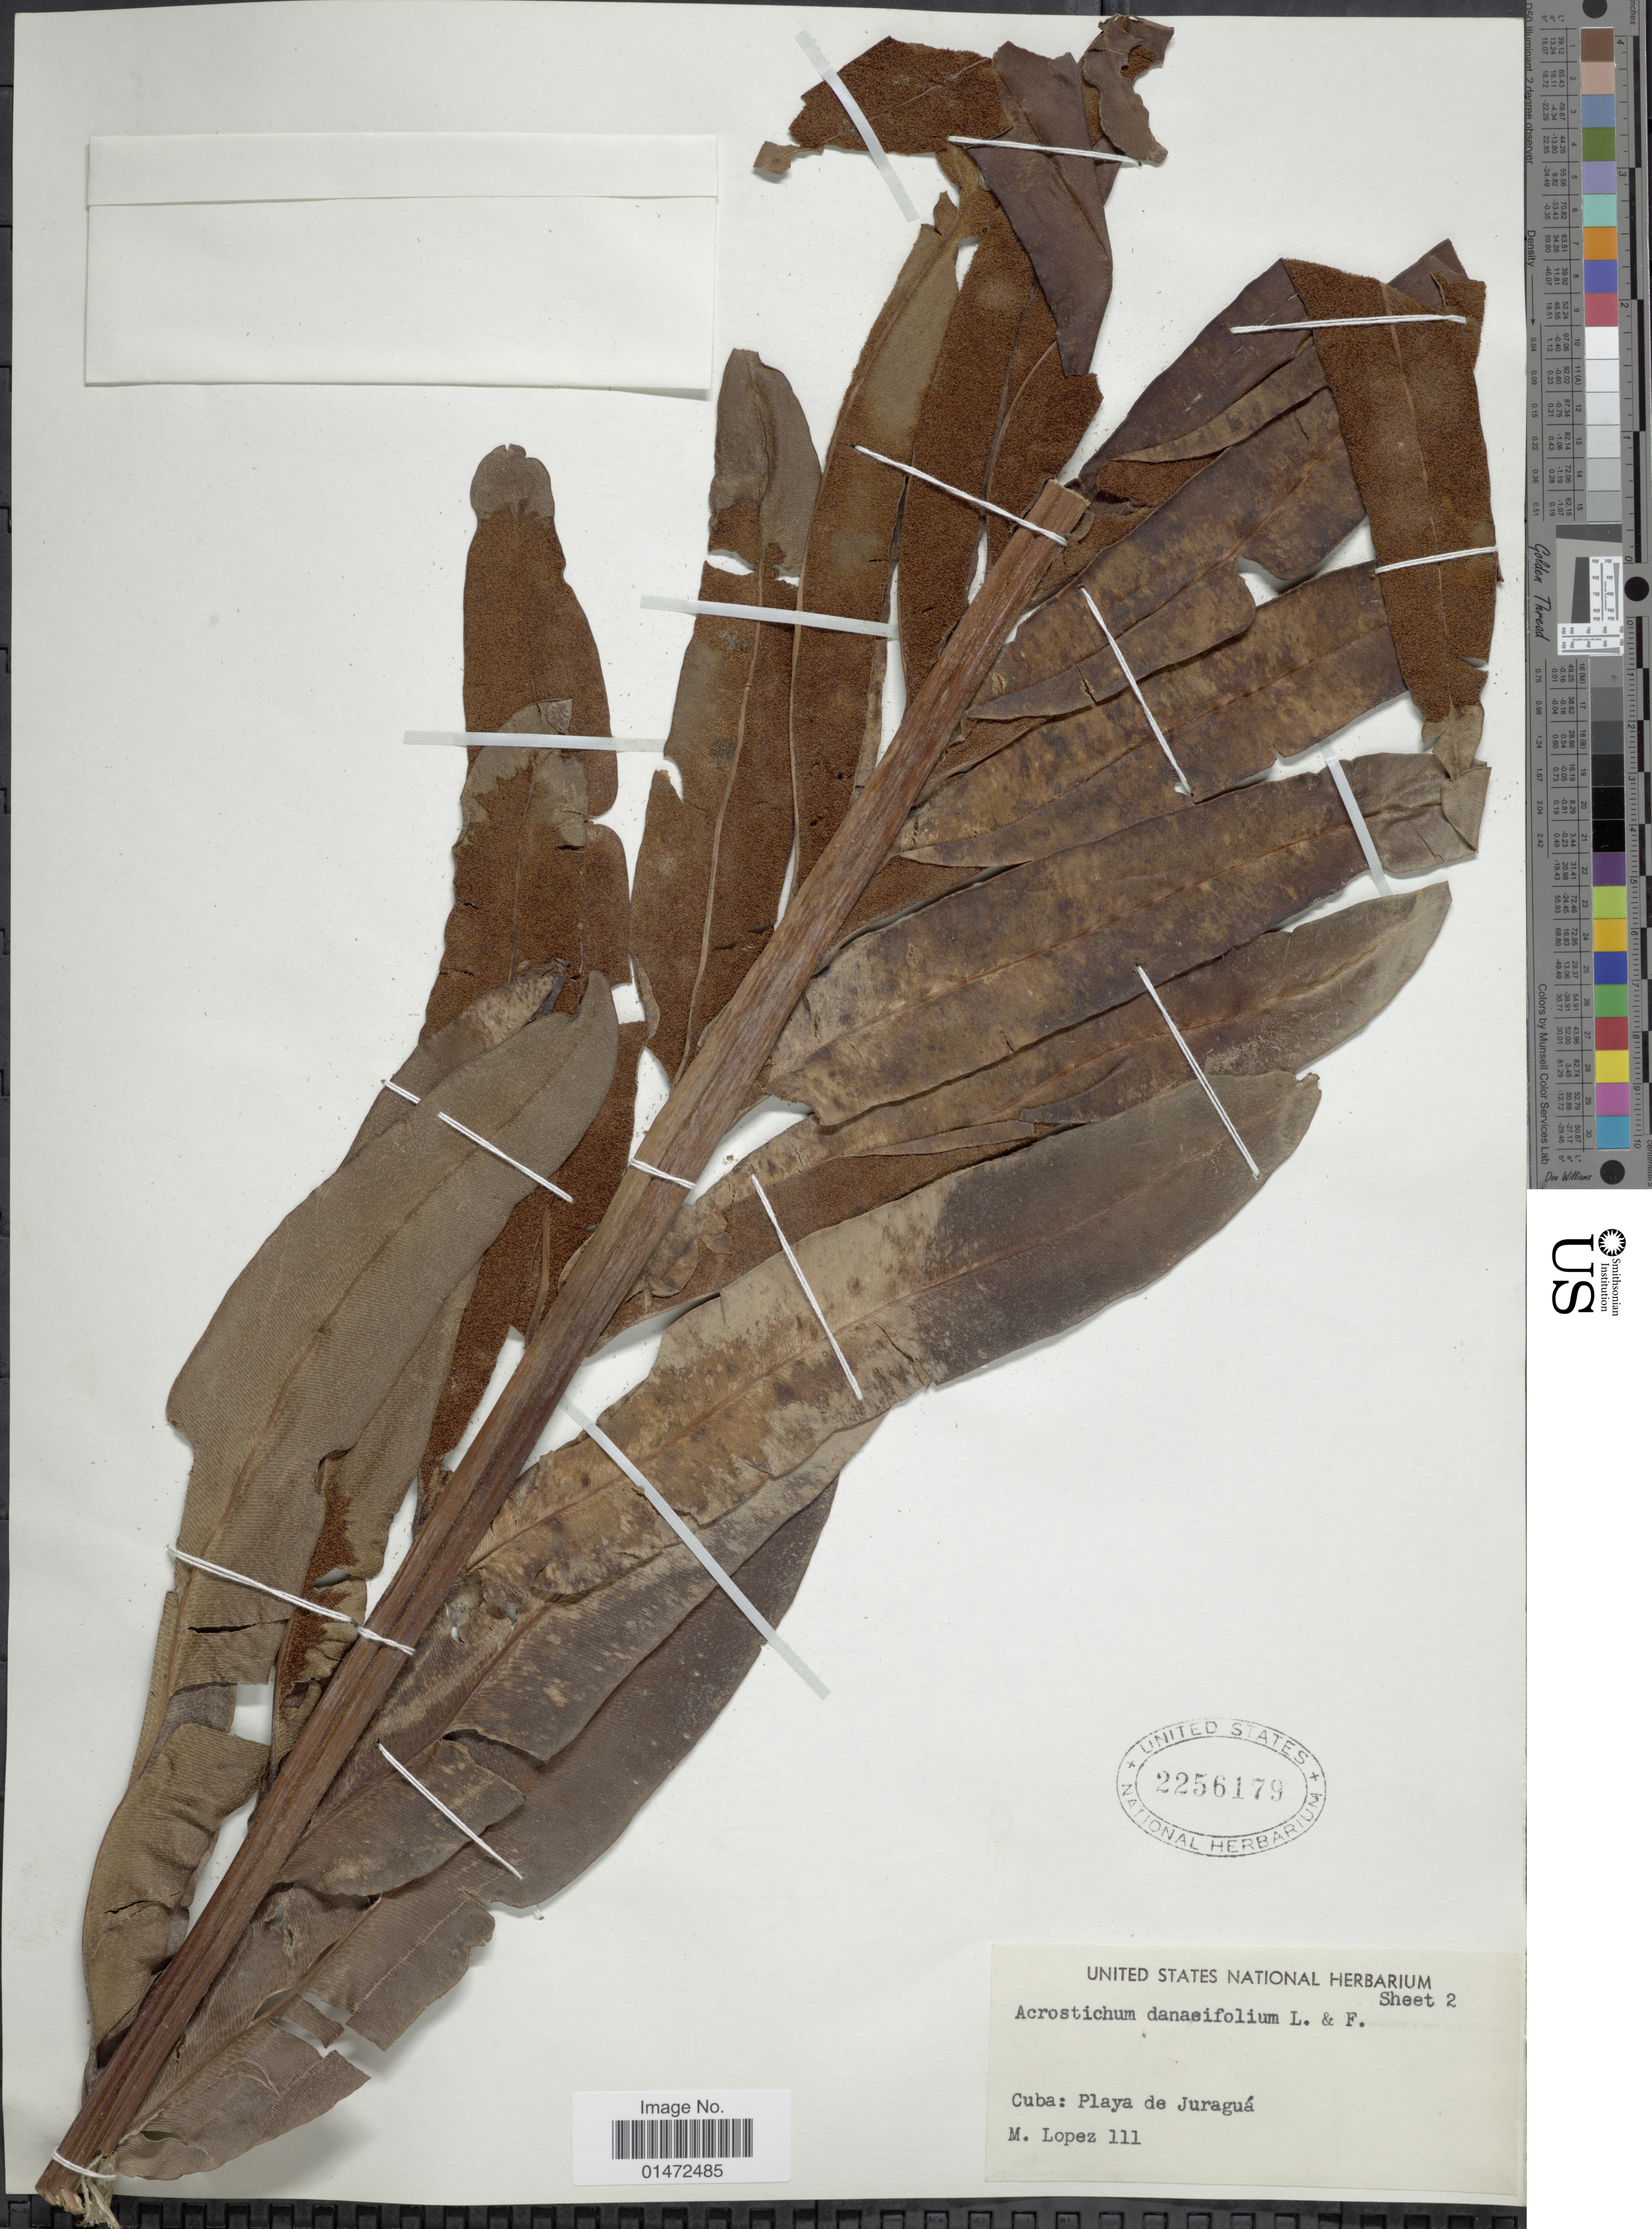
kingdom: Plantae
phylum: Tracheophyta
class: Polypodiopsida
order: Polypodiales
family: Pteridaceae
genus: Acrostichum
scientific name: Acrostichum danaeifolium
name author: Langsd. & Fisch.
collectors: M. Lopez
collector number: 111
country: Cuba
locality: Playa de Juraguá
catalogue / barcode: US 2256179